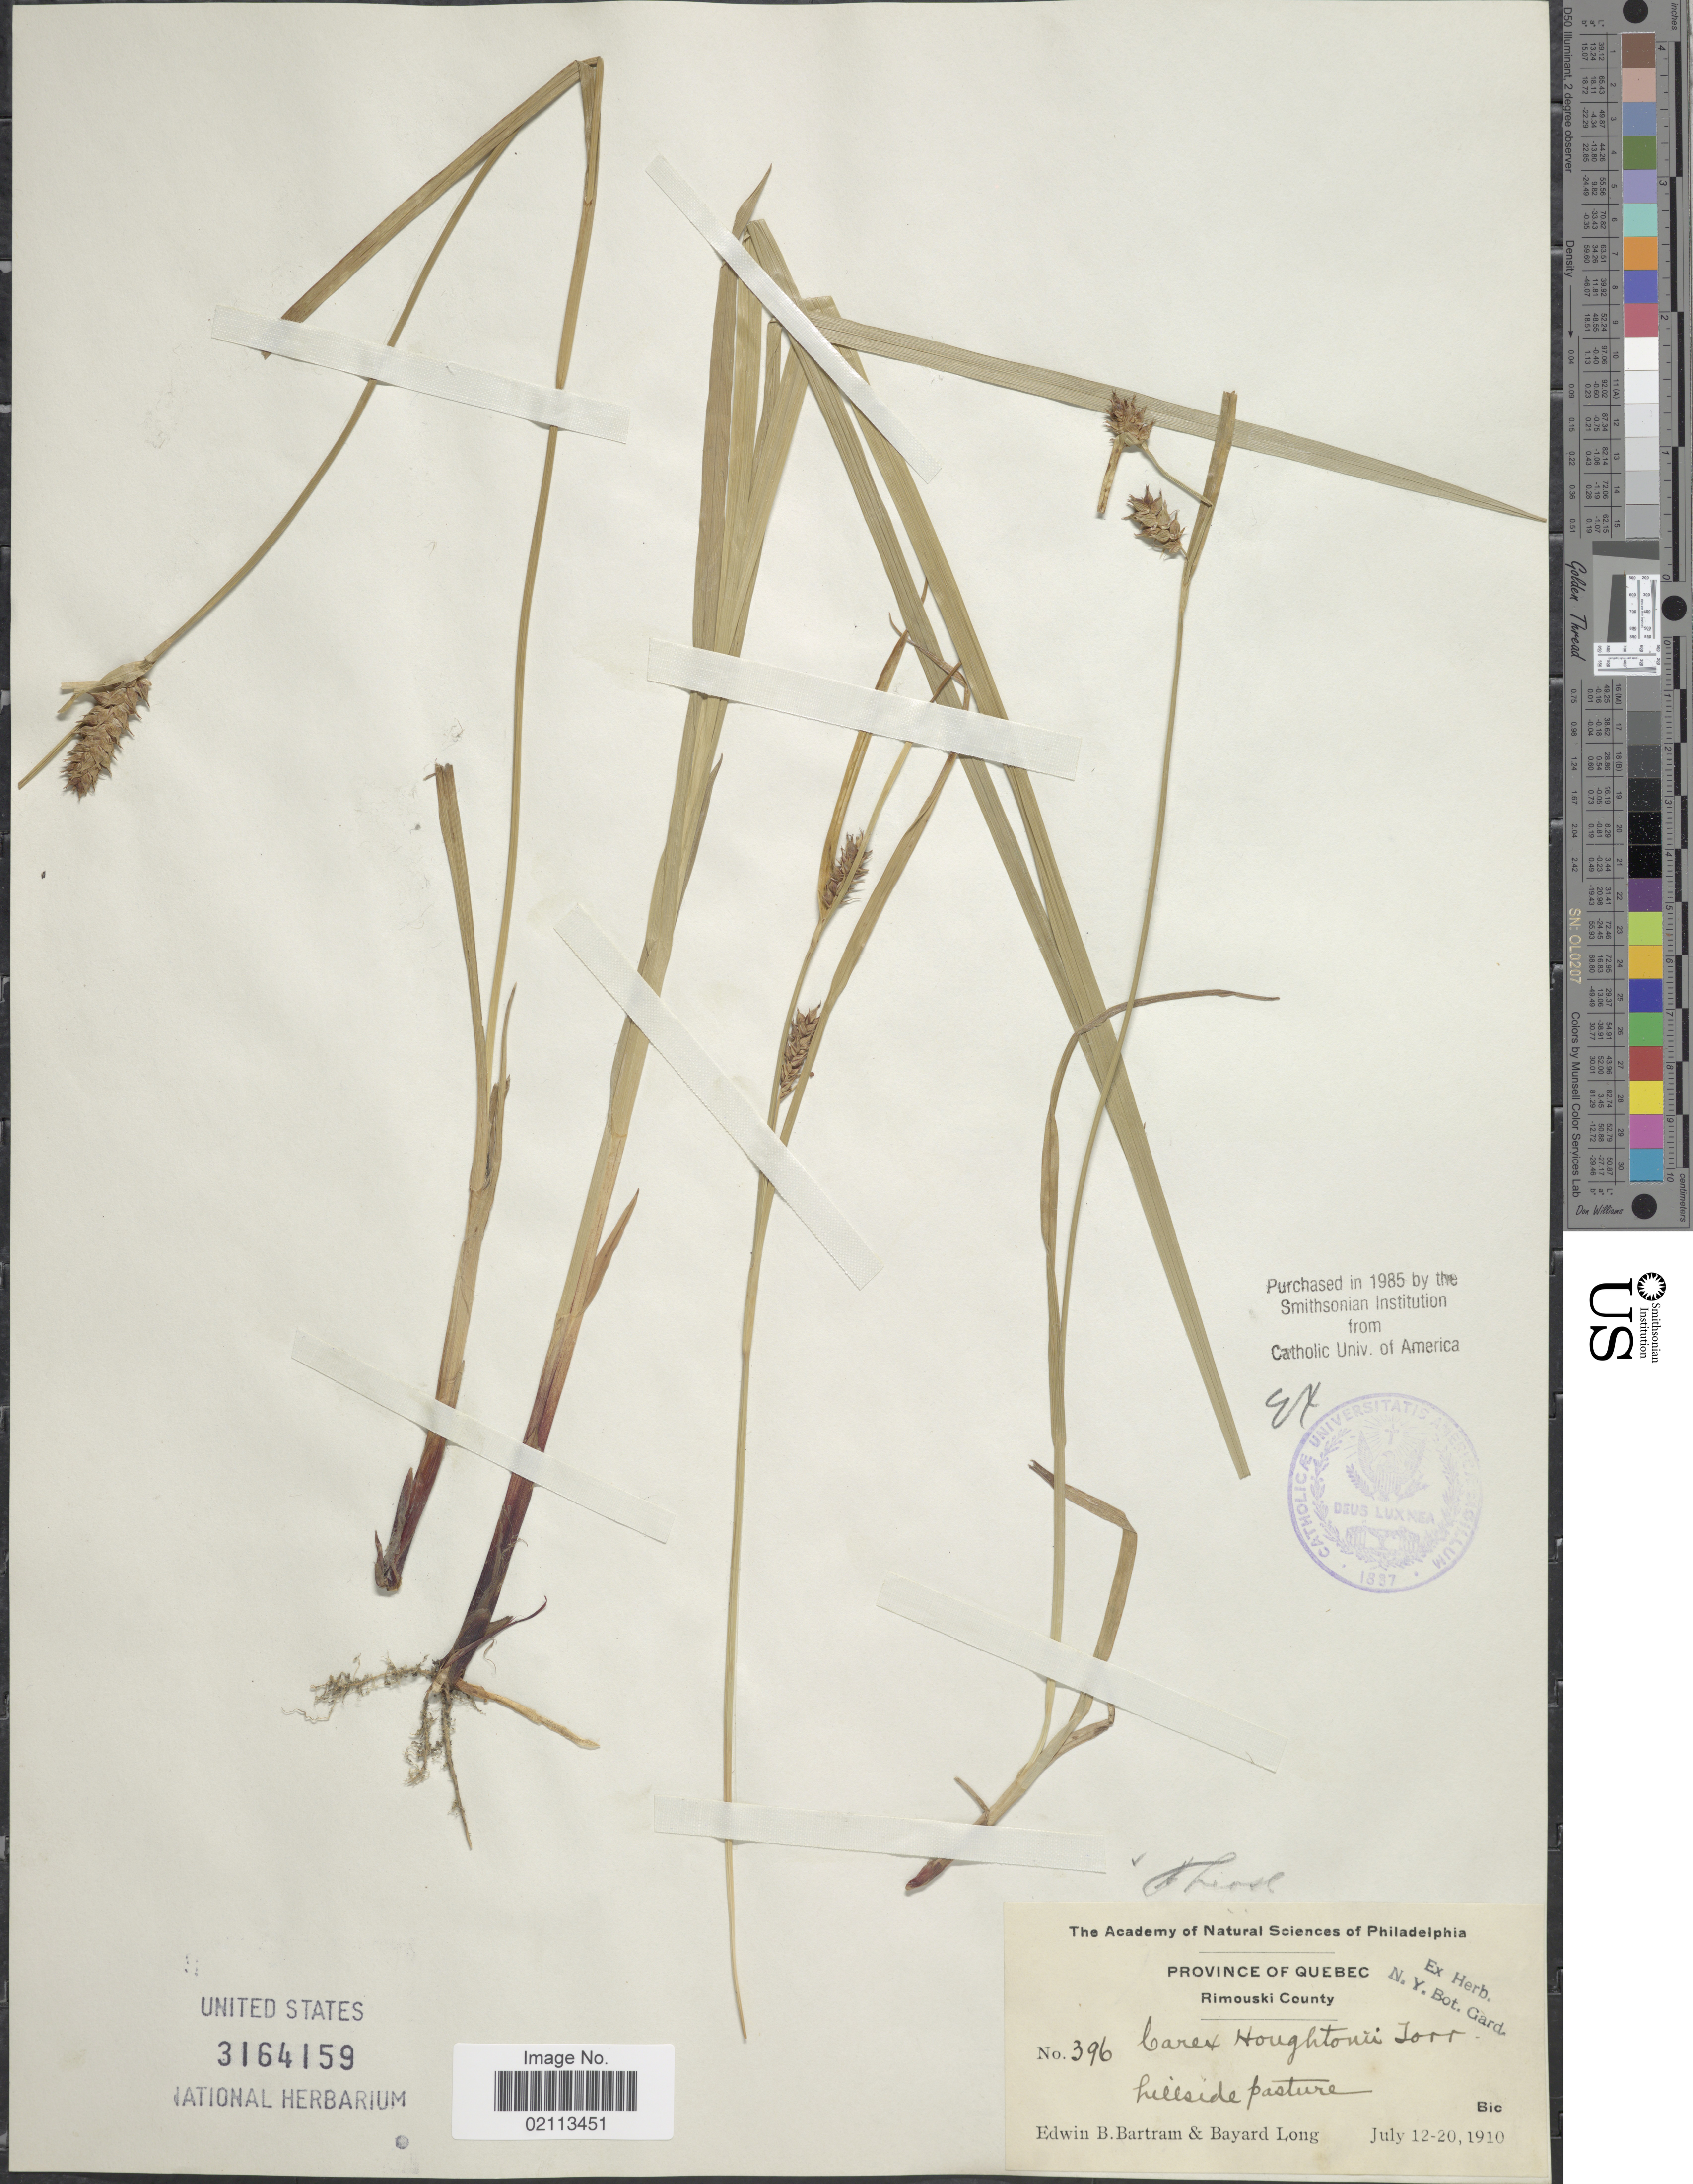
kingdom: Plantae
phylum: Tracheophyta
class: Liliopsida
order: Poales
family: Cyperaceae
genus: Carex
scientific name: Carex houghtoniana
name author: Torr. ex Dewey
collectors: E. B. Bartram & B. Long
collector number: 396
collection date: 1910-07-12/1910-07-20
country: Canada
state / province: Quebec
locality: Rimouski County, hillside pasture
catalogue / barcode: US 3164159